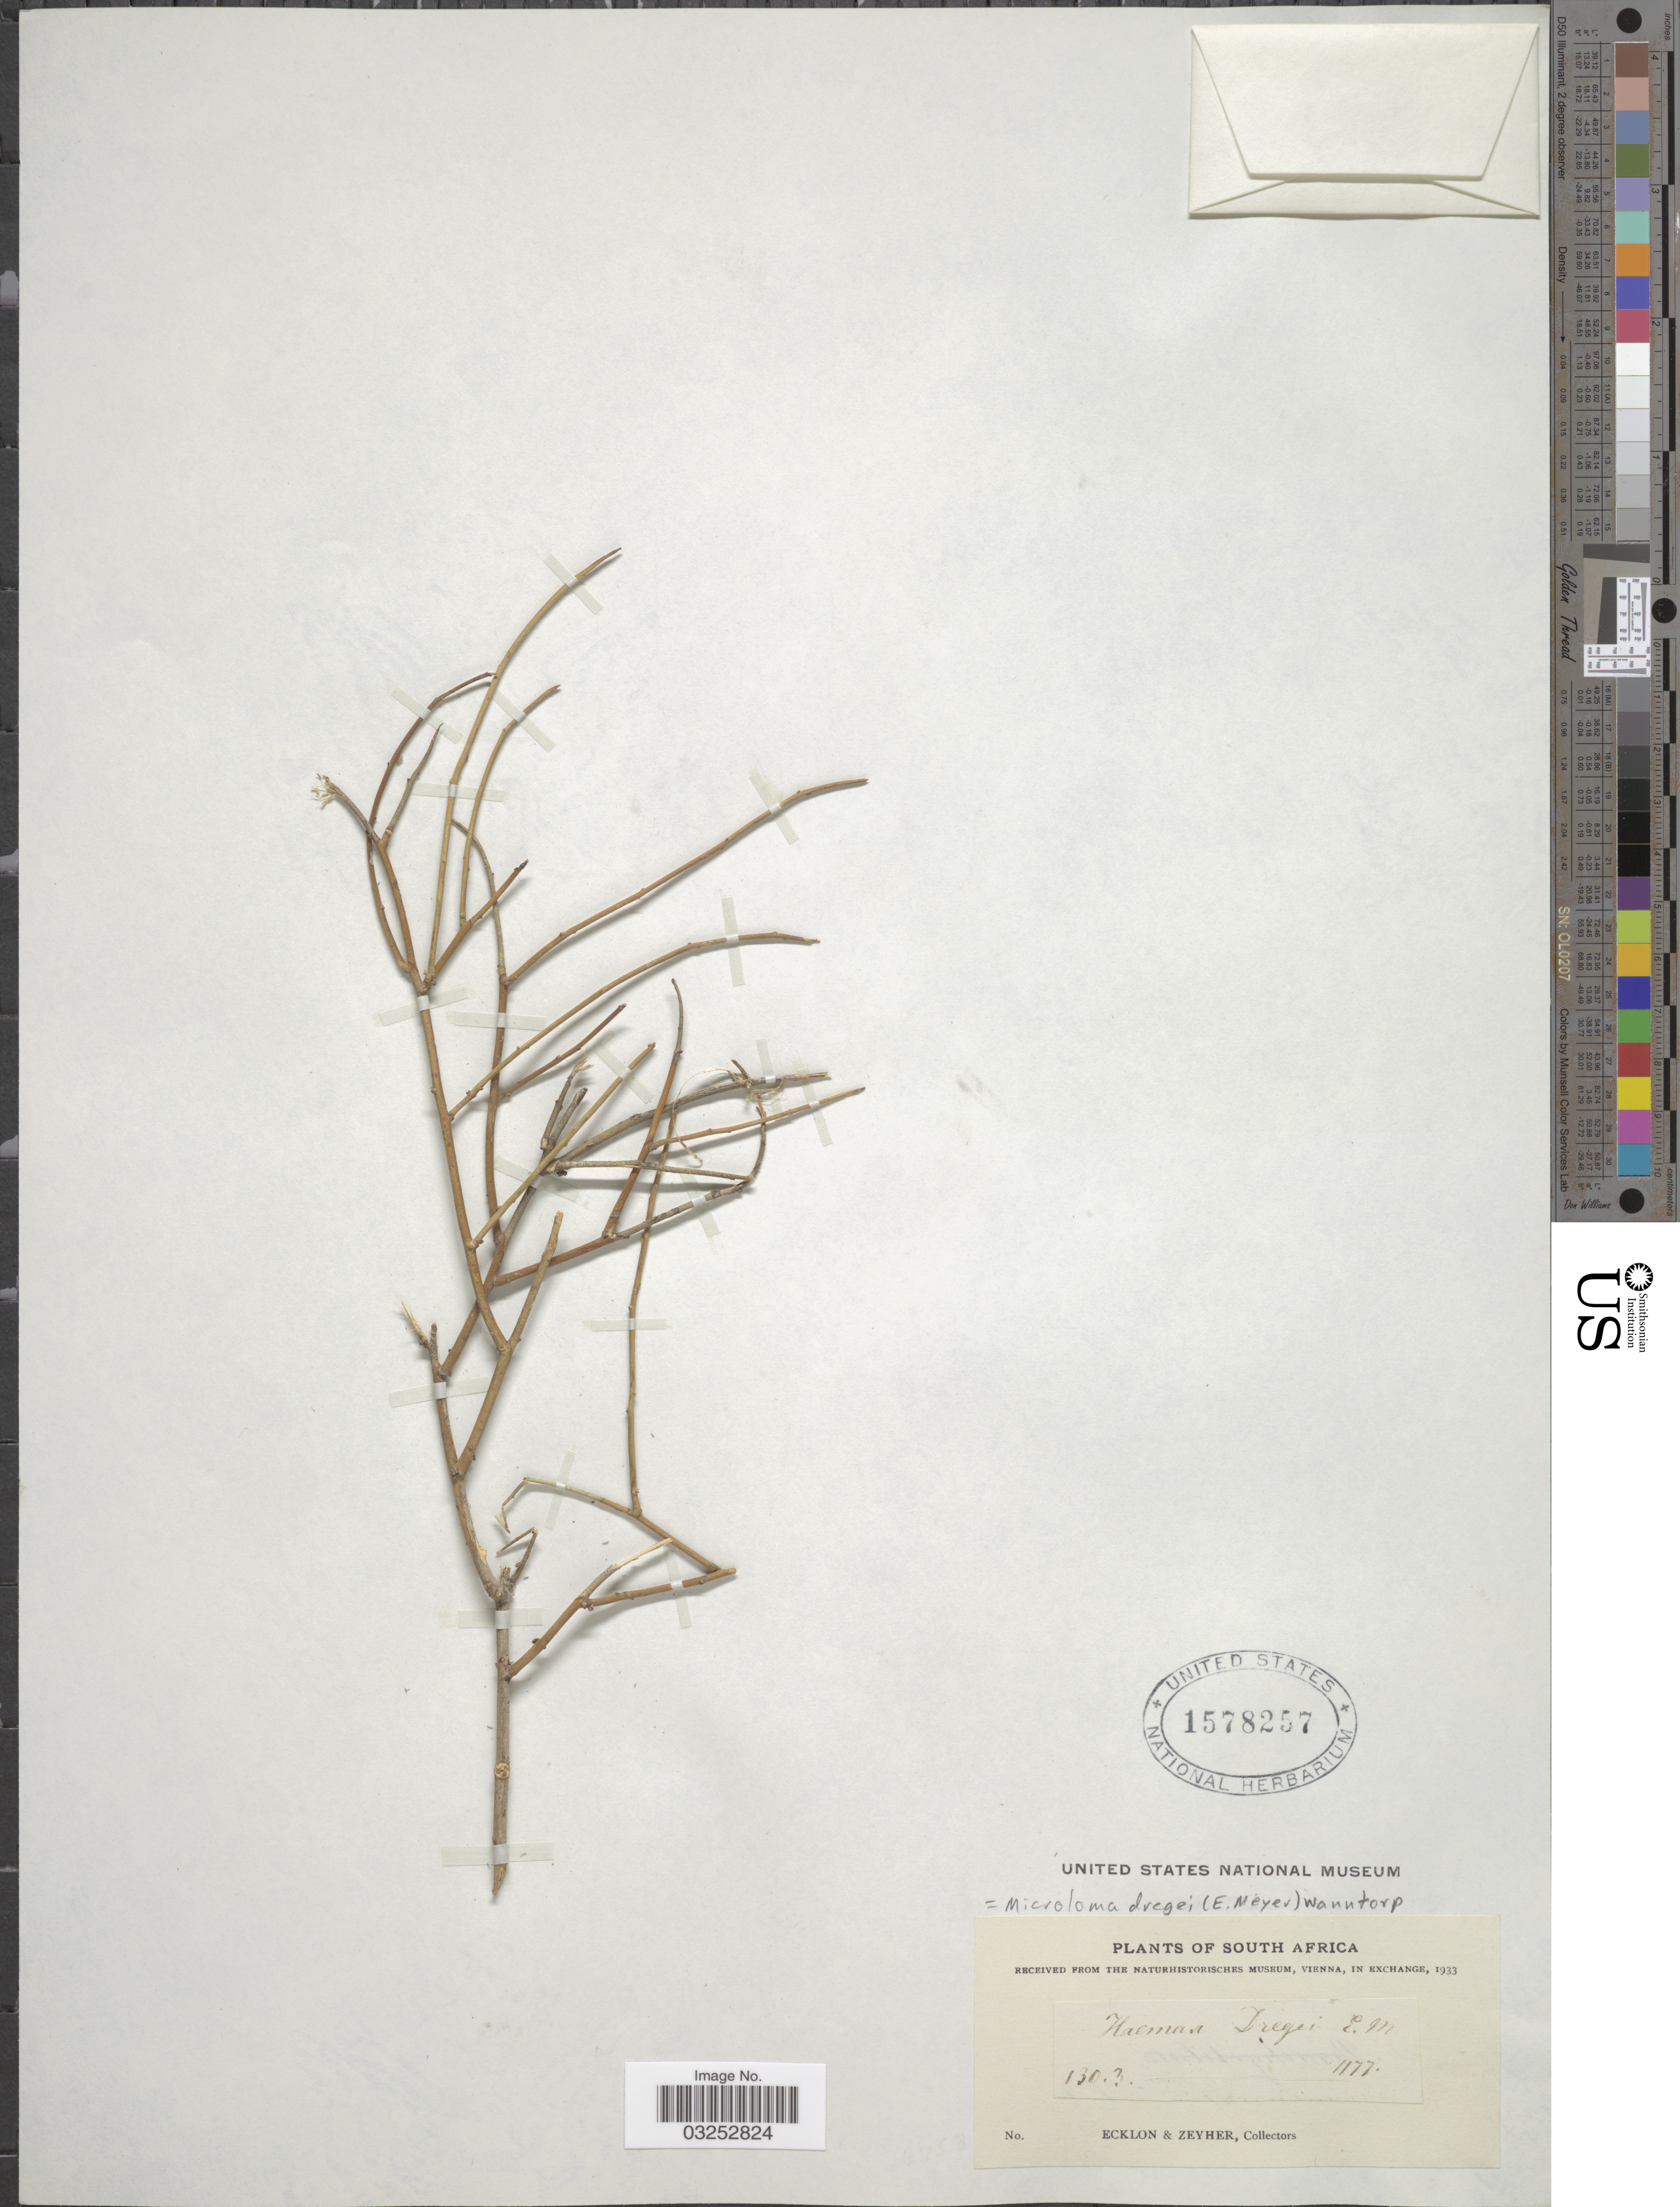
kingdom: Plantae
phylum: Tracheophyta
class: Magnoliopsida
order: Gentianales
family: Apocynaceae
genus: Microloma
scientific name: Microloma dregei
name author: (E. Mey.) Wanntorp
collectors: -. Ecklon & -. Zeyher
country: South Africa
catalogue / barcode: US 1578257